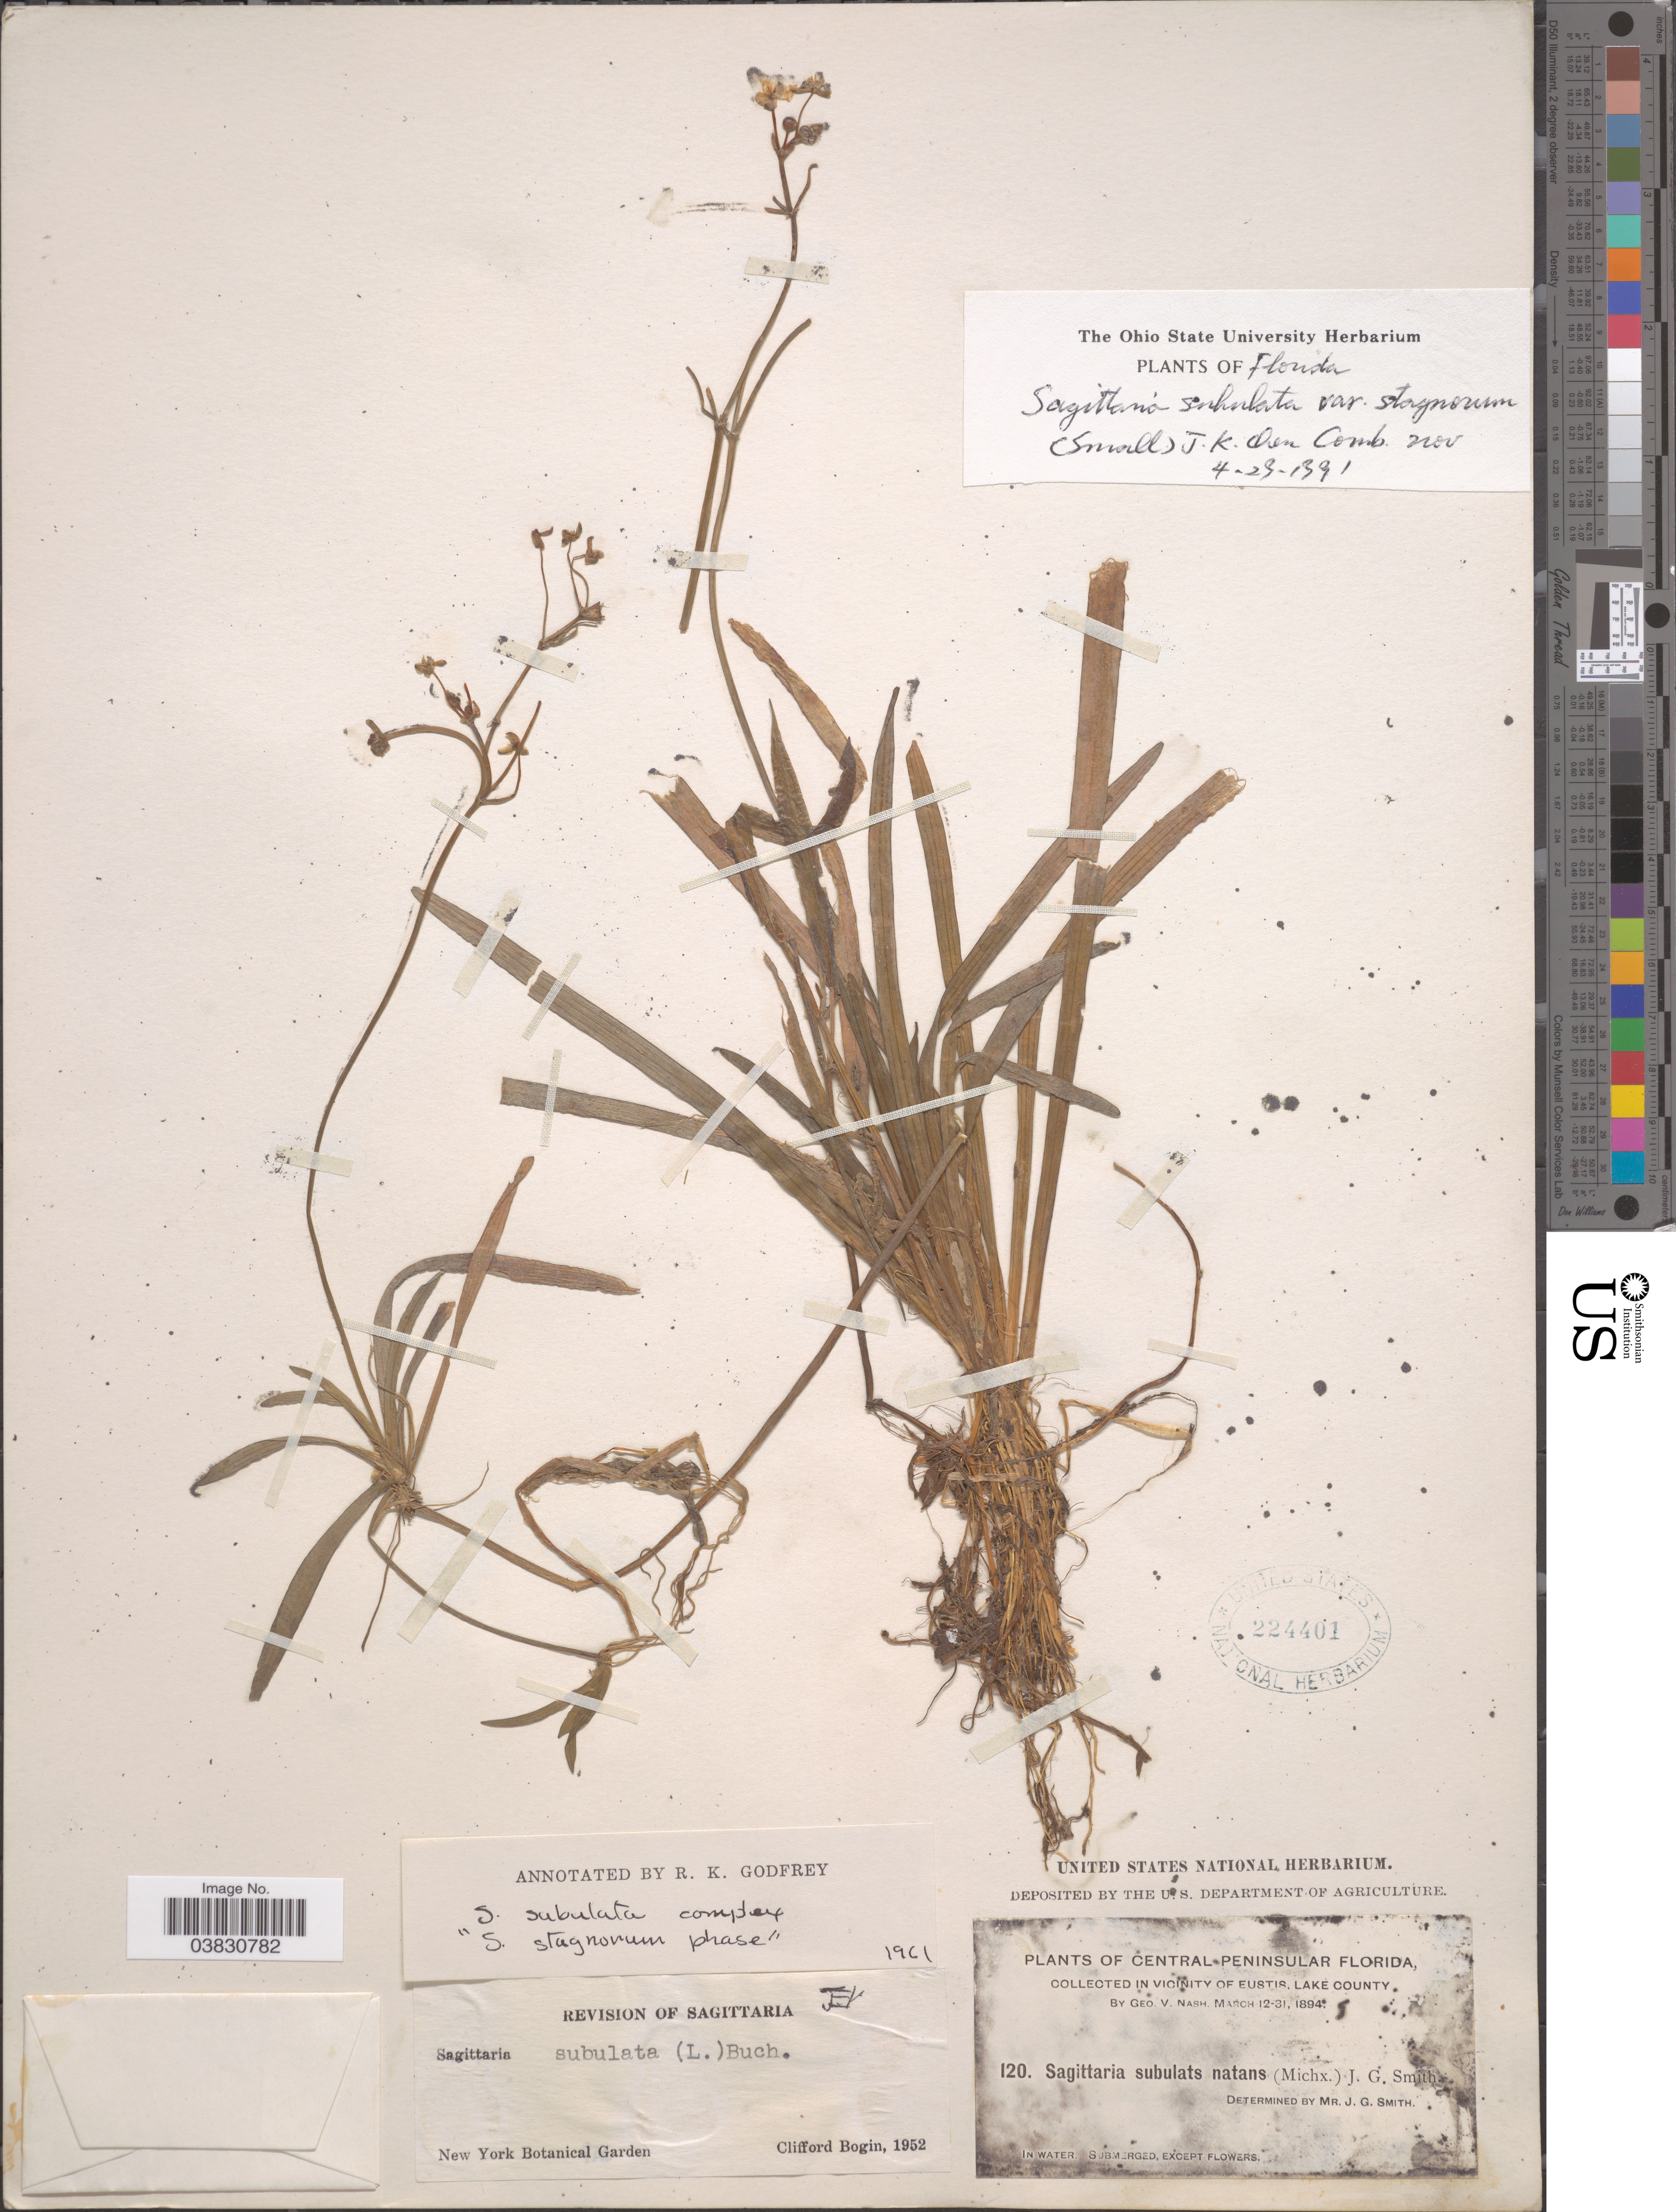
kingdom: Plantae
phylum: Tracheophyta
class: Liliopsida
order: Alismatales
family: Alismataceae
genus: Sagittaria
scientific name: Sagittaria subulata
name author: (L.) Buchenau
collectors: G. V. Nash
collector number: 120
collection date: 1894-03-12/1894-03-31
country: United States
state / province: Florida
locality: Central Peninsular Florida. In vicinity of Eustis. Lake County.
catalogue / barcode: US 224401